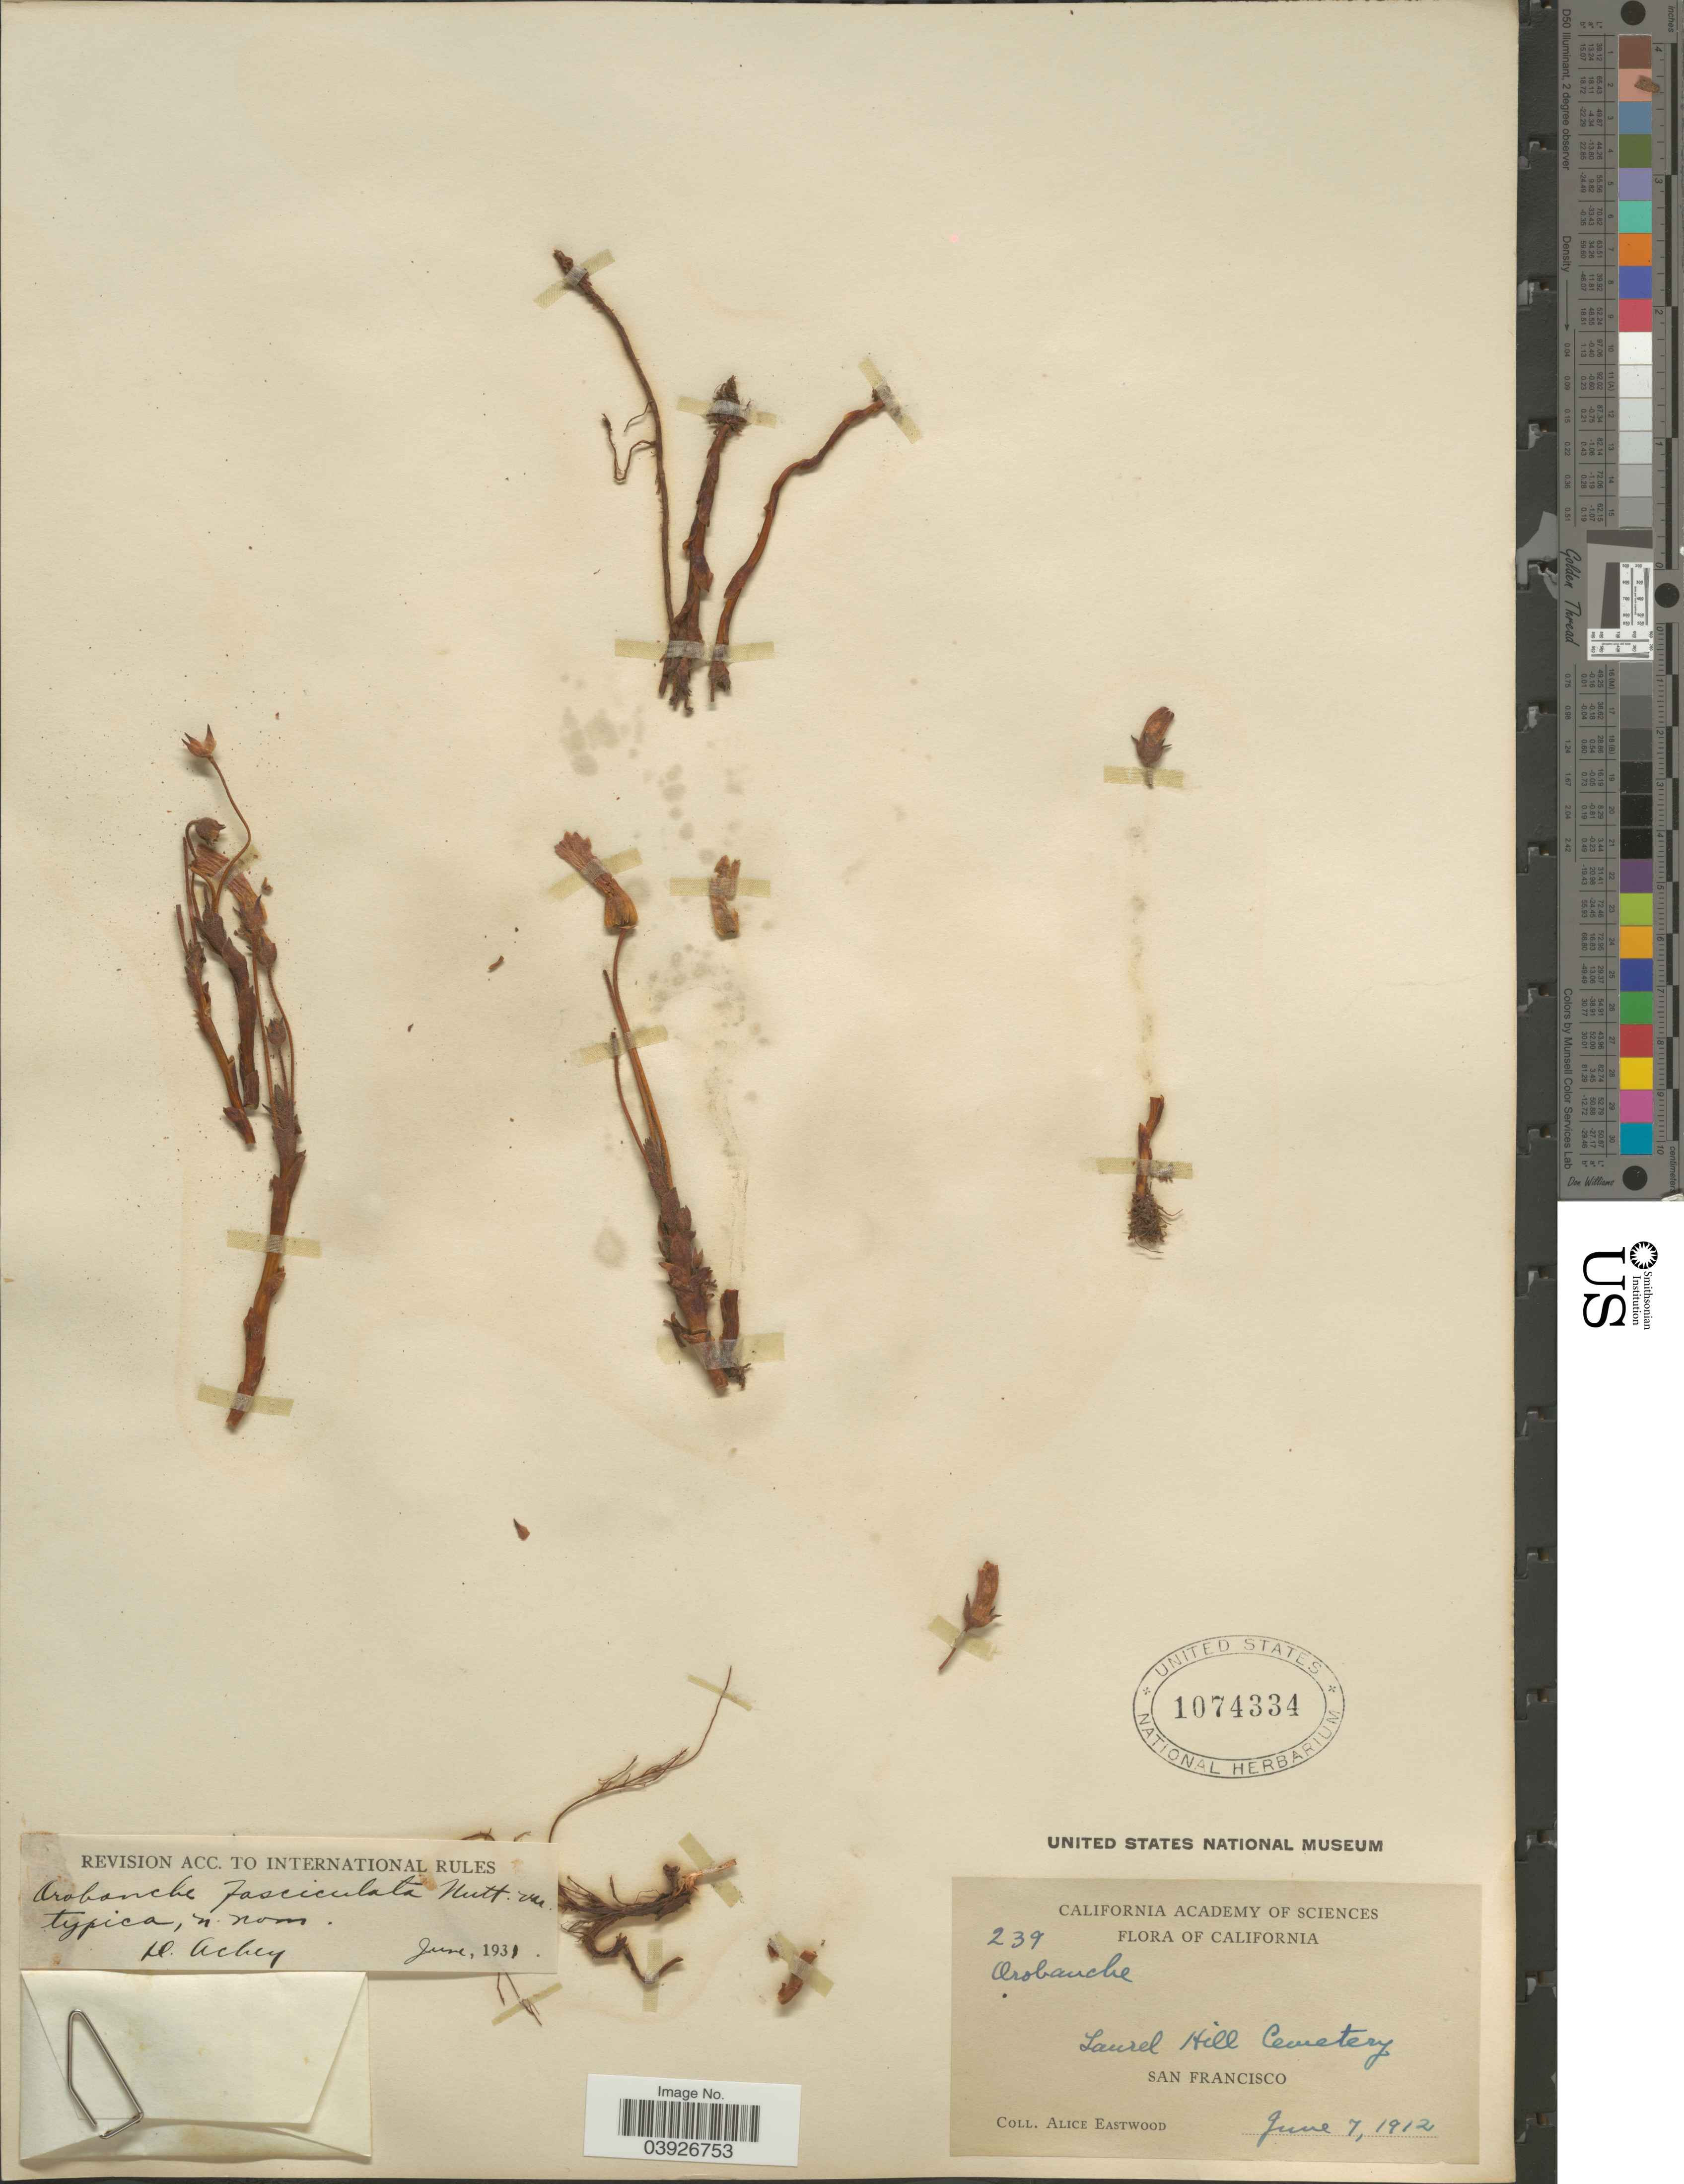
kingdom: Plantae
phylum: Tracheophyta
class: Magnoliopsida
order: Lamiales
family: Orobanchaceae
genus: Aphyllon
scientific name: Aphyllon fasciculatum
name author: (Nutt.) Torr. & A. Gray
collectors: A. Eastwood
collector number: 239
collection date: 1912-06-07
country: United States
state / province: California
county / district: San Francisco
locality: Laurel Hill Cemetery. San Francisco.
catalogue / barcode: US 1074334